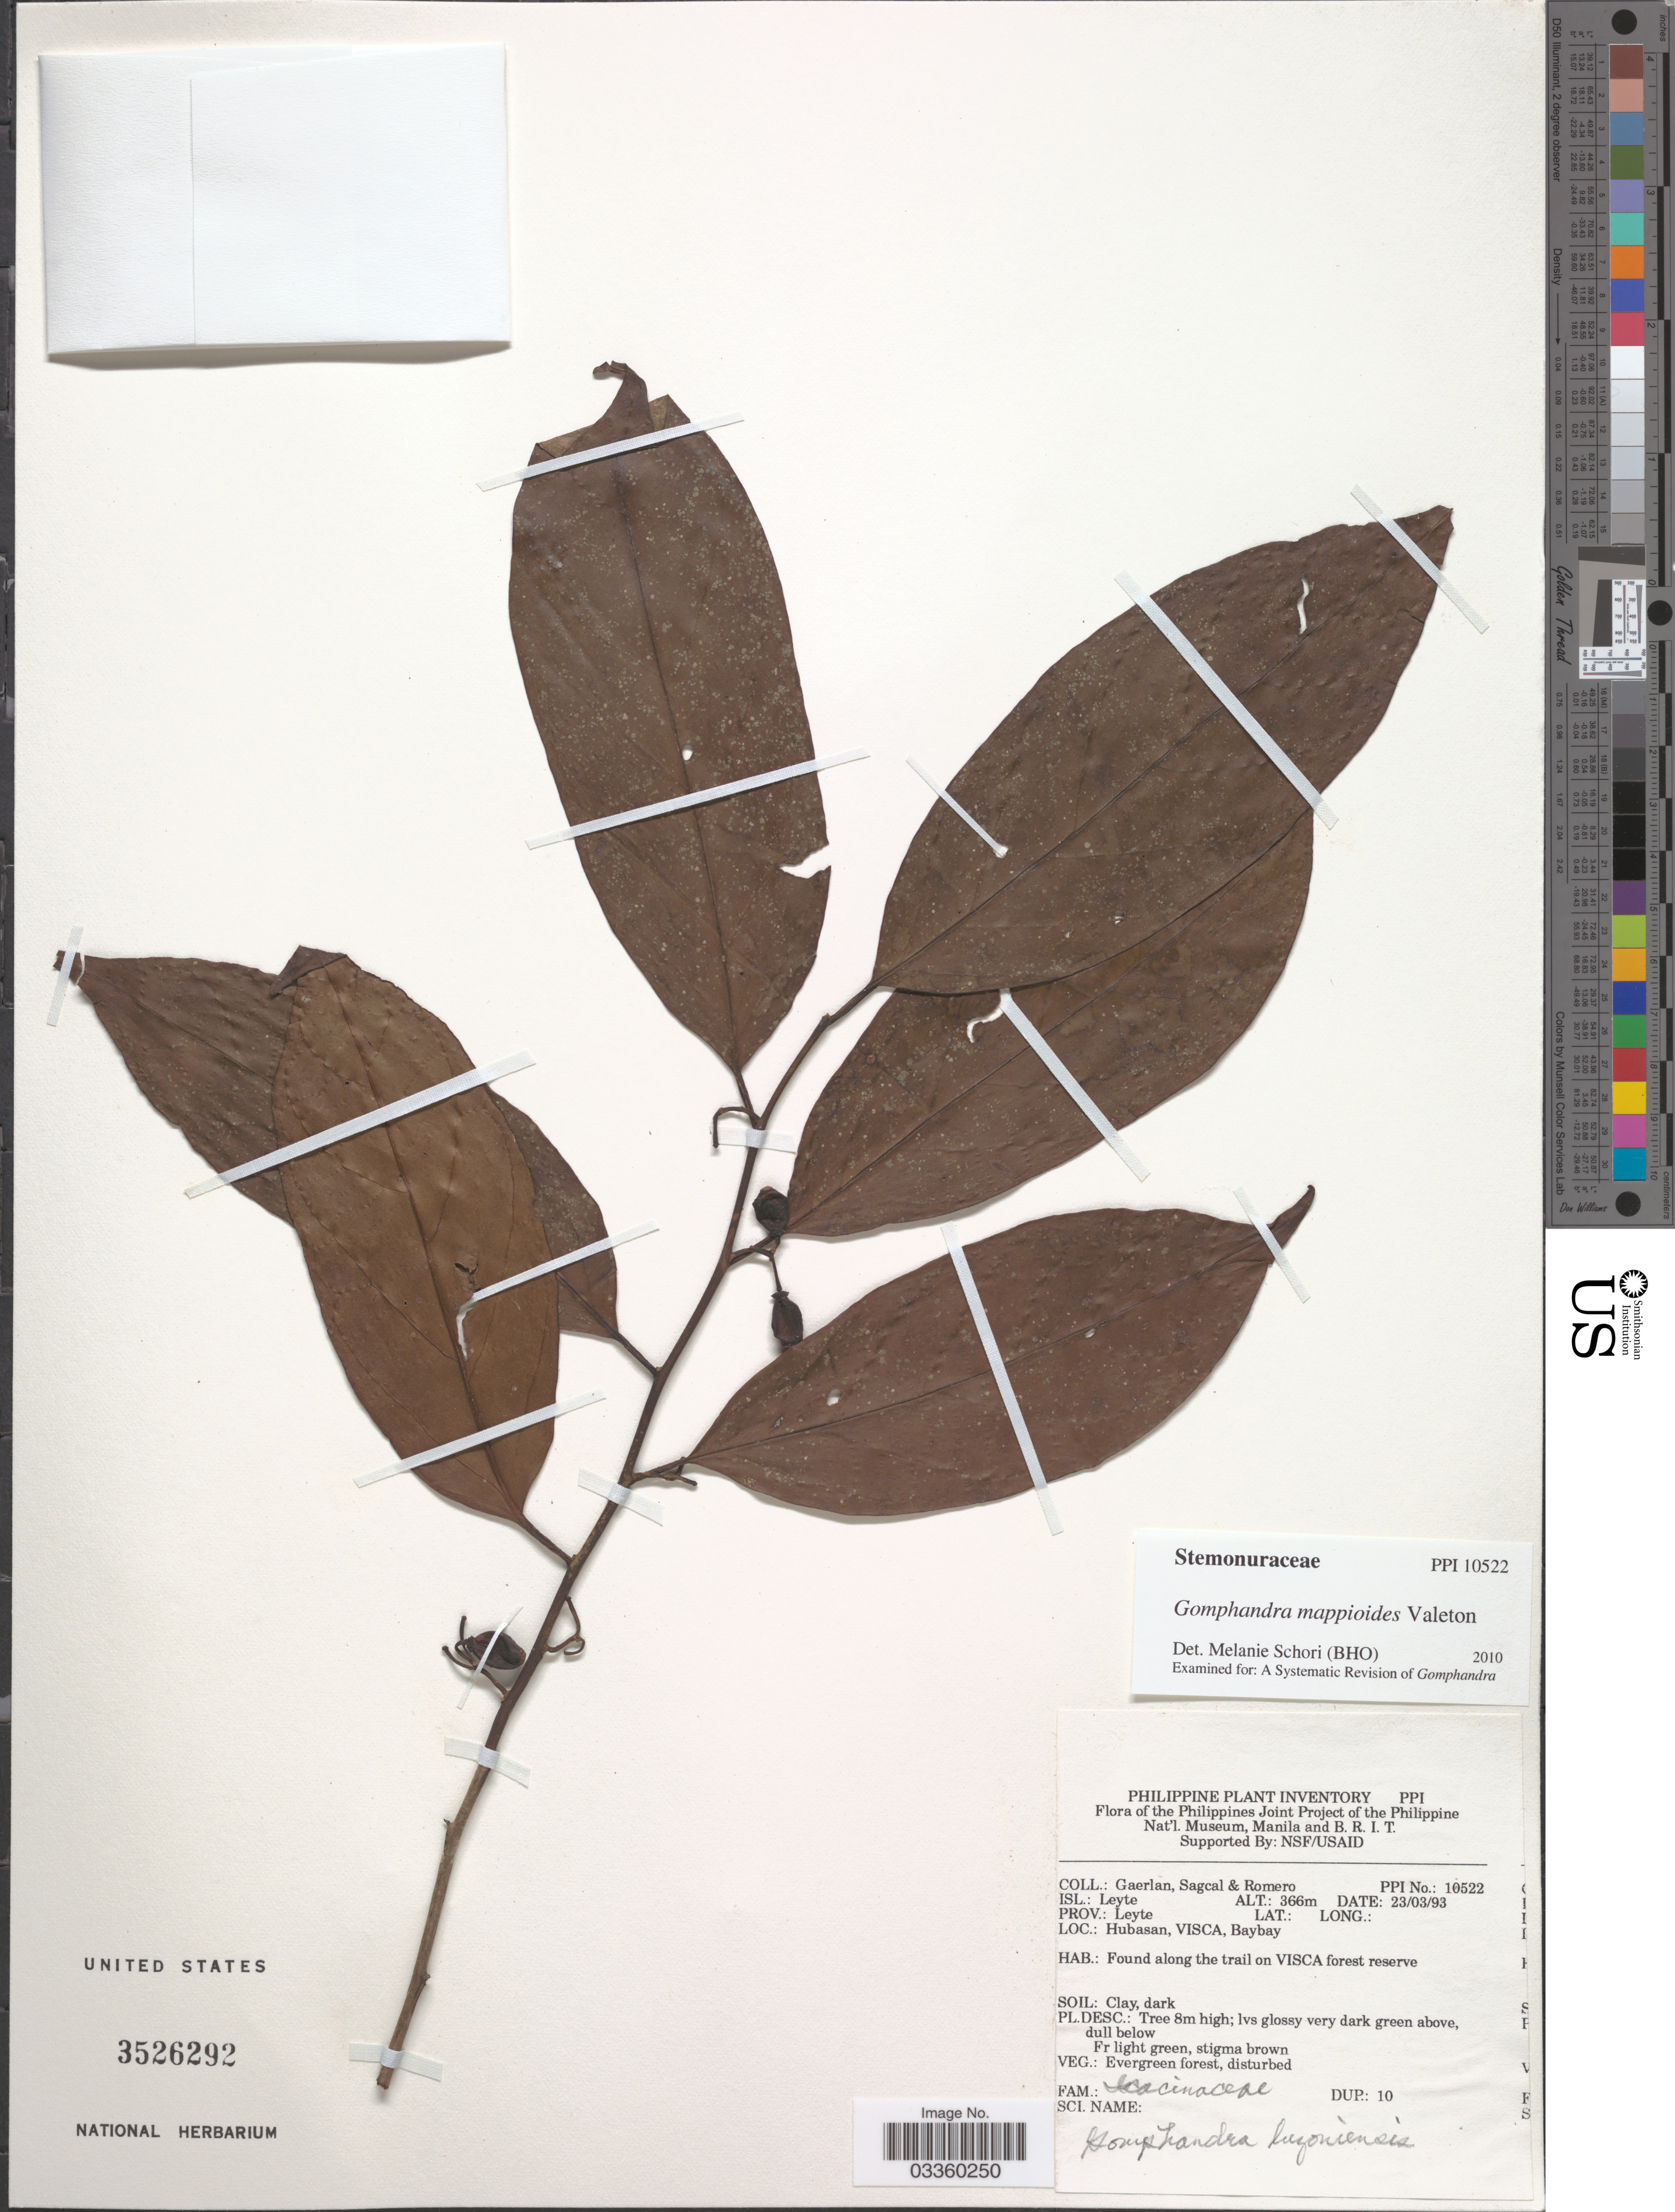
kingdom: Plantae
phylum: Tracheophyta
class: Magnoliopsida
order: Cardiopteridales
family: Stemonuraceae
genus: Gomphandra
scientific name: Gomphandra mappioides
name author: Valeton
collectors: Gaerlan, E. Sagcal & -. Romero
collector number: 10522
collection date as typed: Transcribed d/m/y: 23/3/93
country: Philippines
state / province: Eastern Visayas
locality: Isl.: Leyte. Prov.: Leyte. Hubasan, VISCA, Baybay. Found along the trail on VISCA forest reserve.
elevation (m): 366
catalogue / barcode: US 3526292